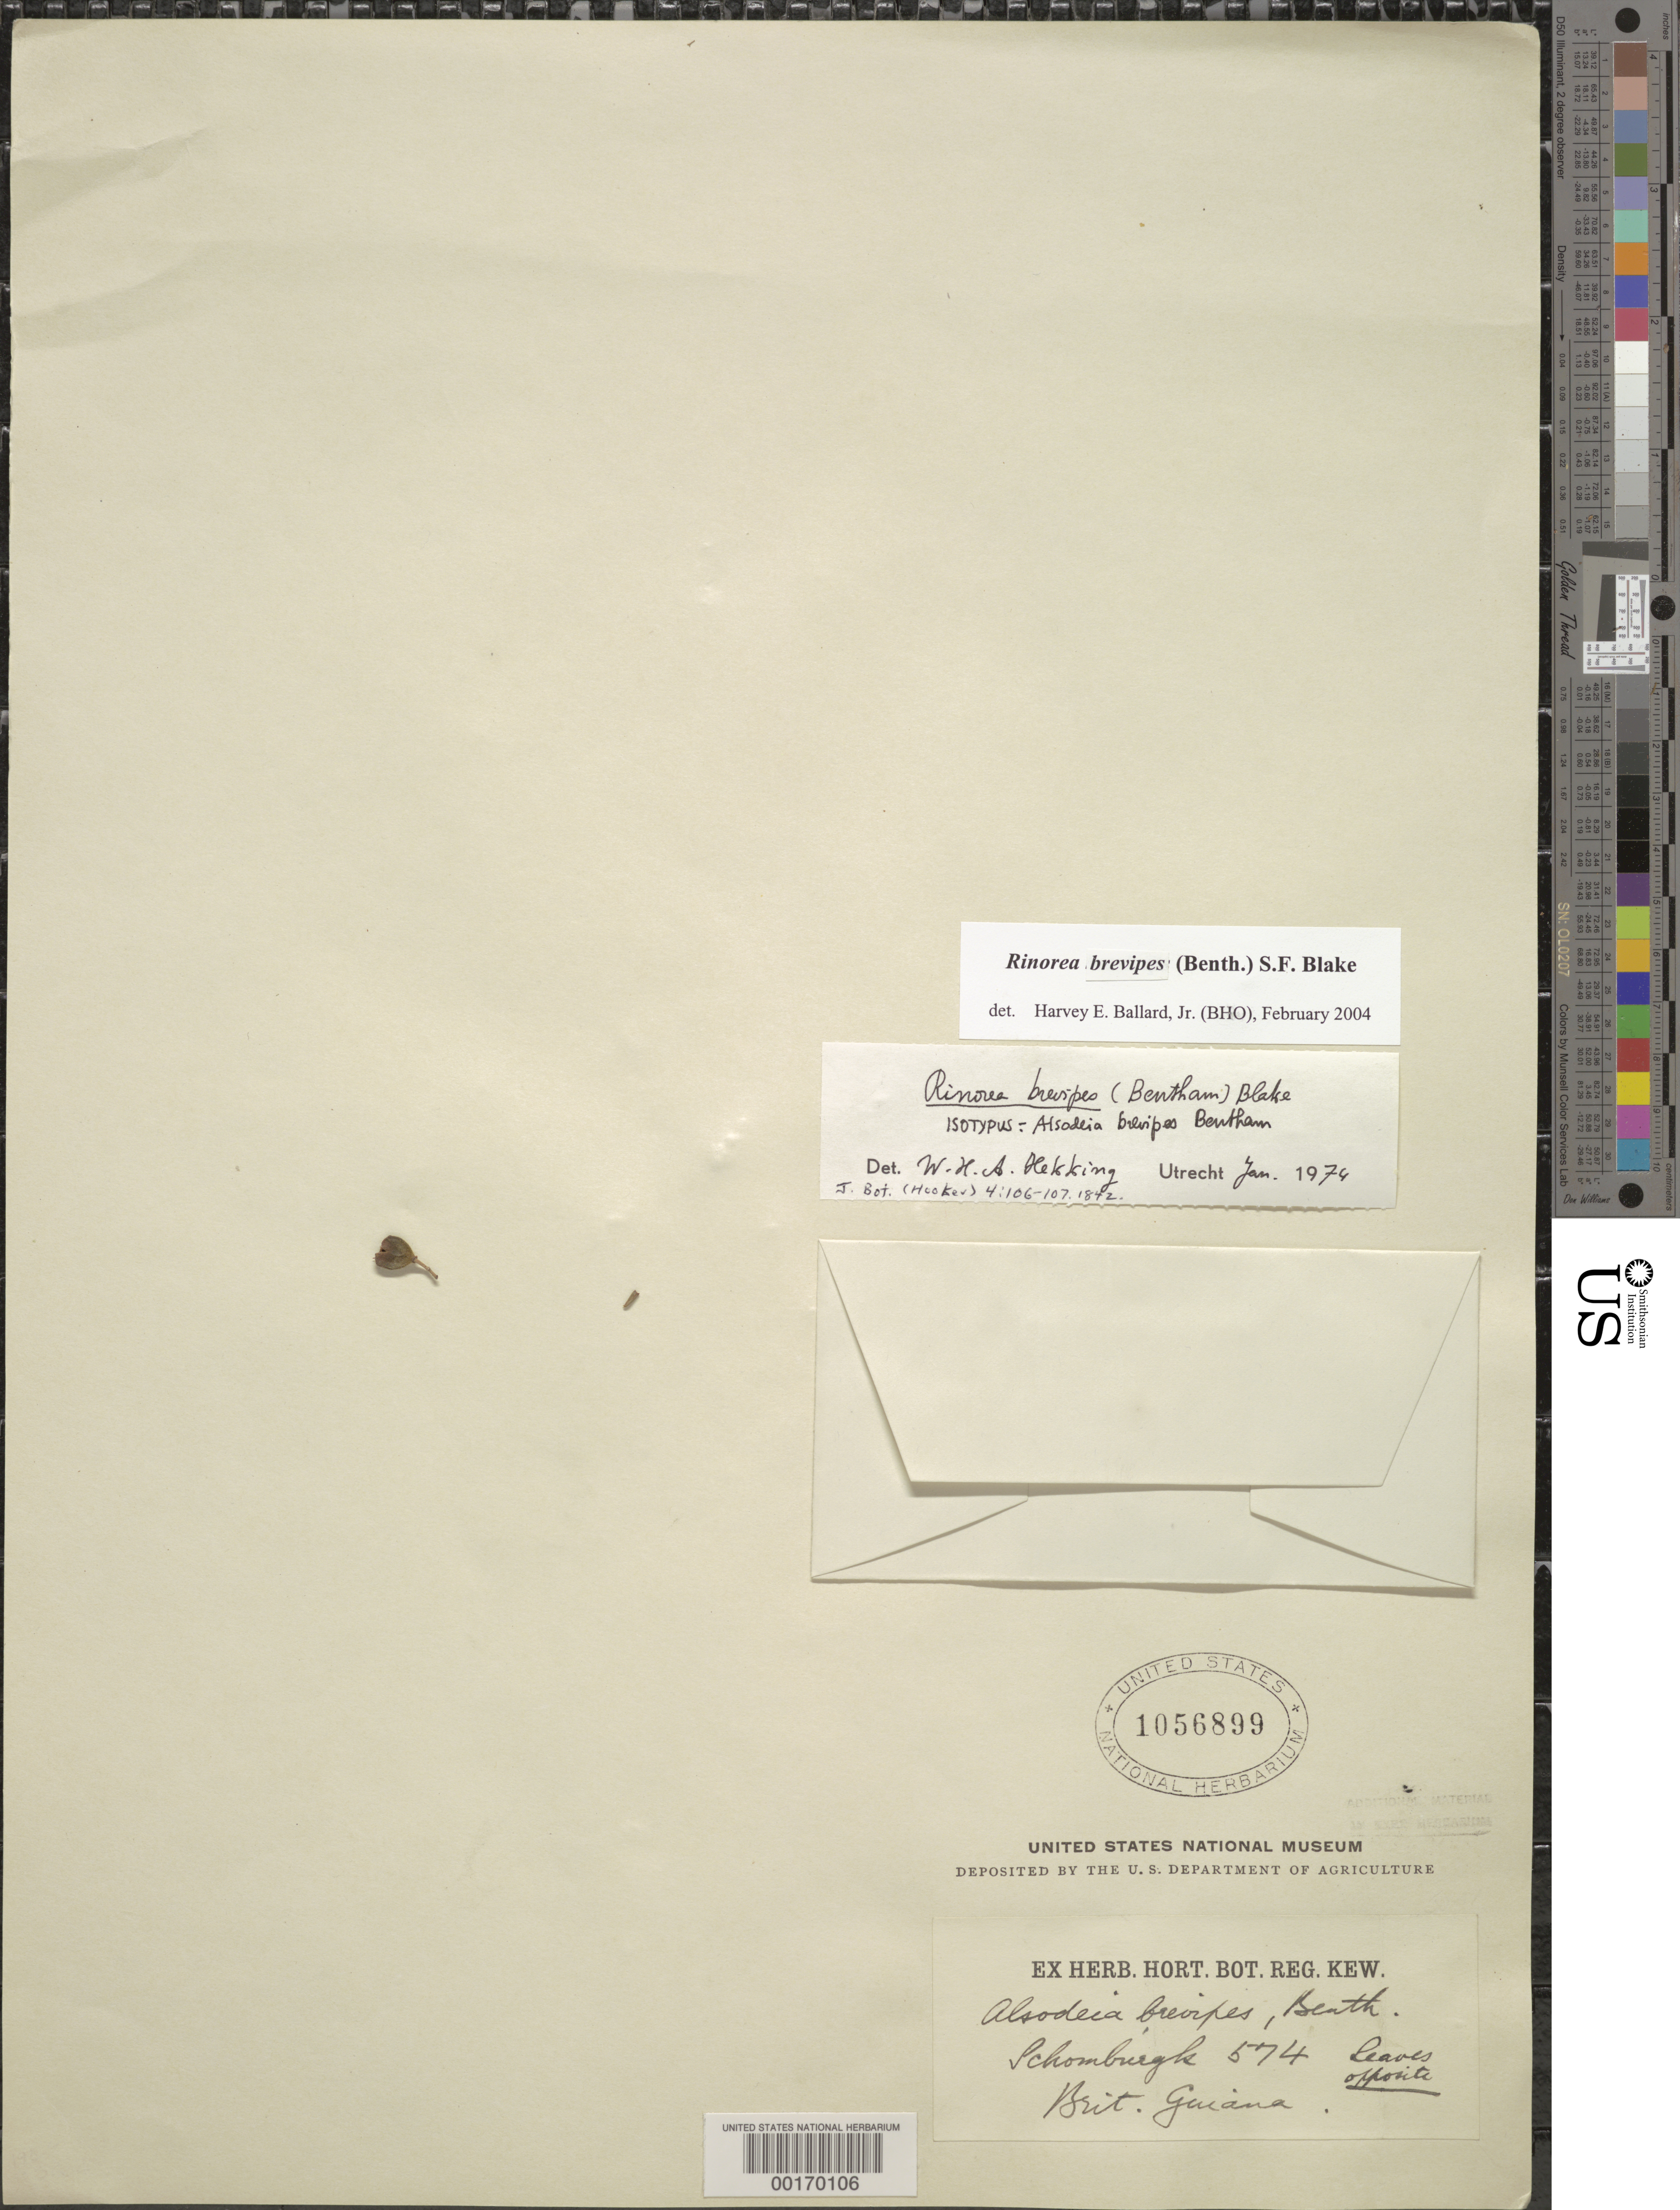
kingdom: Plantae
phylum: Tracheophyta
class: Magnoliopsida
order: Malpighiales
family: Violaceae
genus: Rinorea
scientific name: Rinorea brevipes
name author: (Benth.) S.F. Blake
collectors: -- Schomburgk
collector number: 574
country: Guyana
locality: Brit. Guiana.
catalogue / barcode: US 1056899